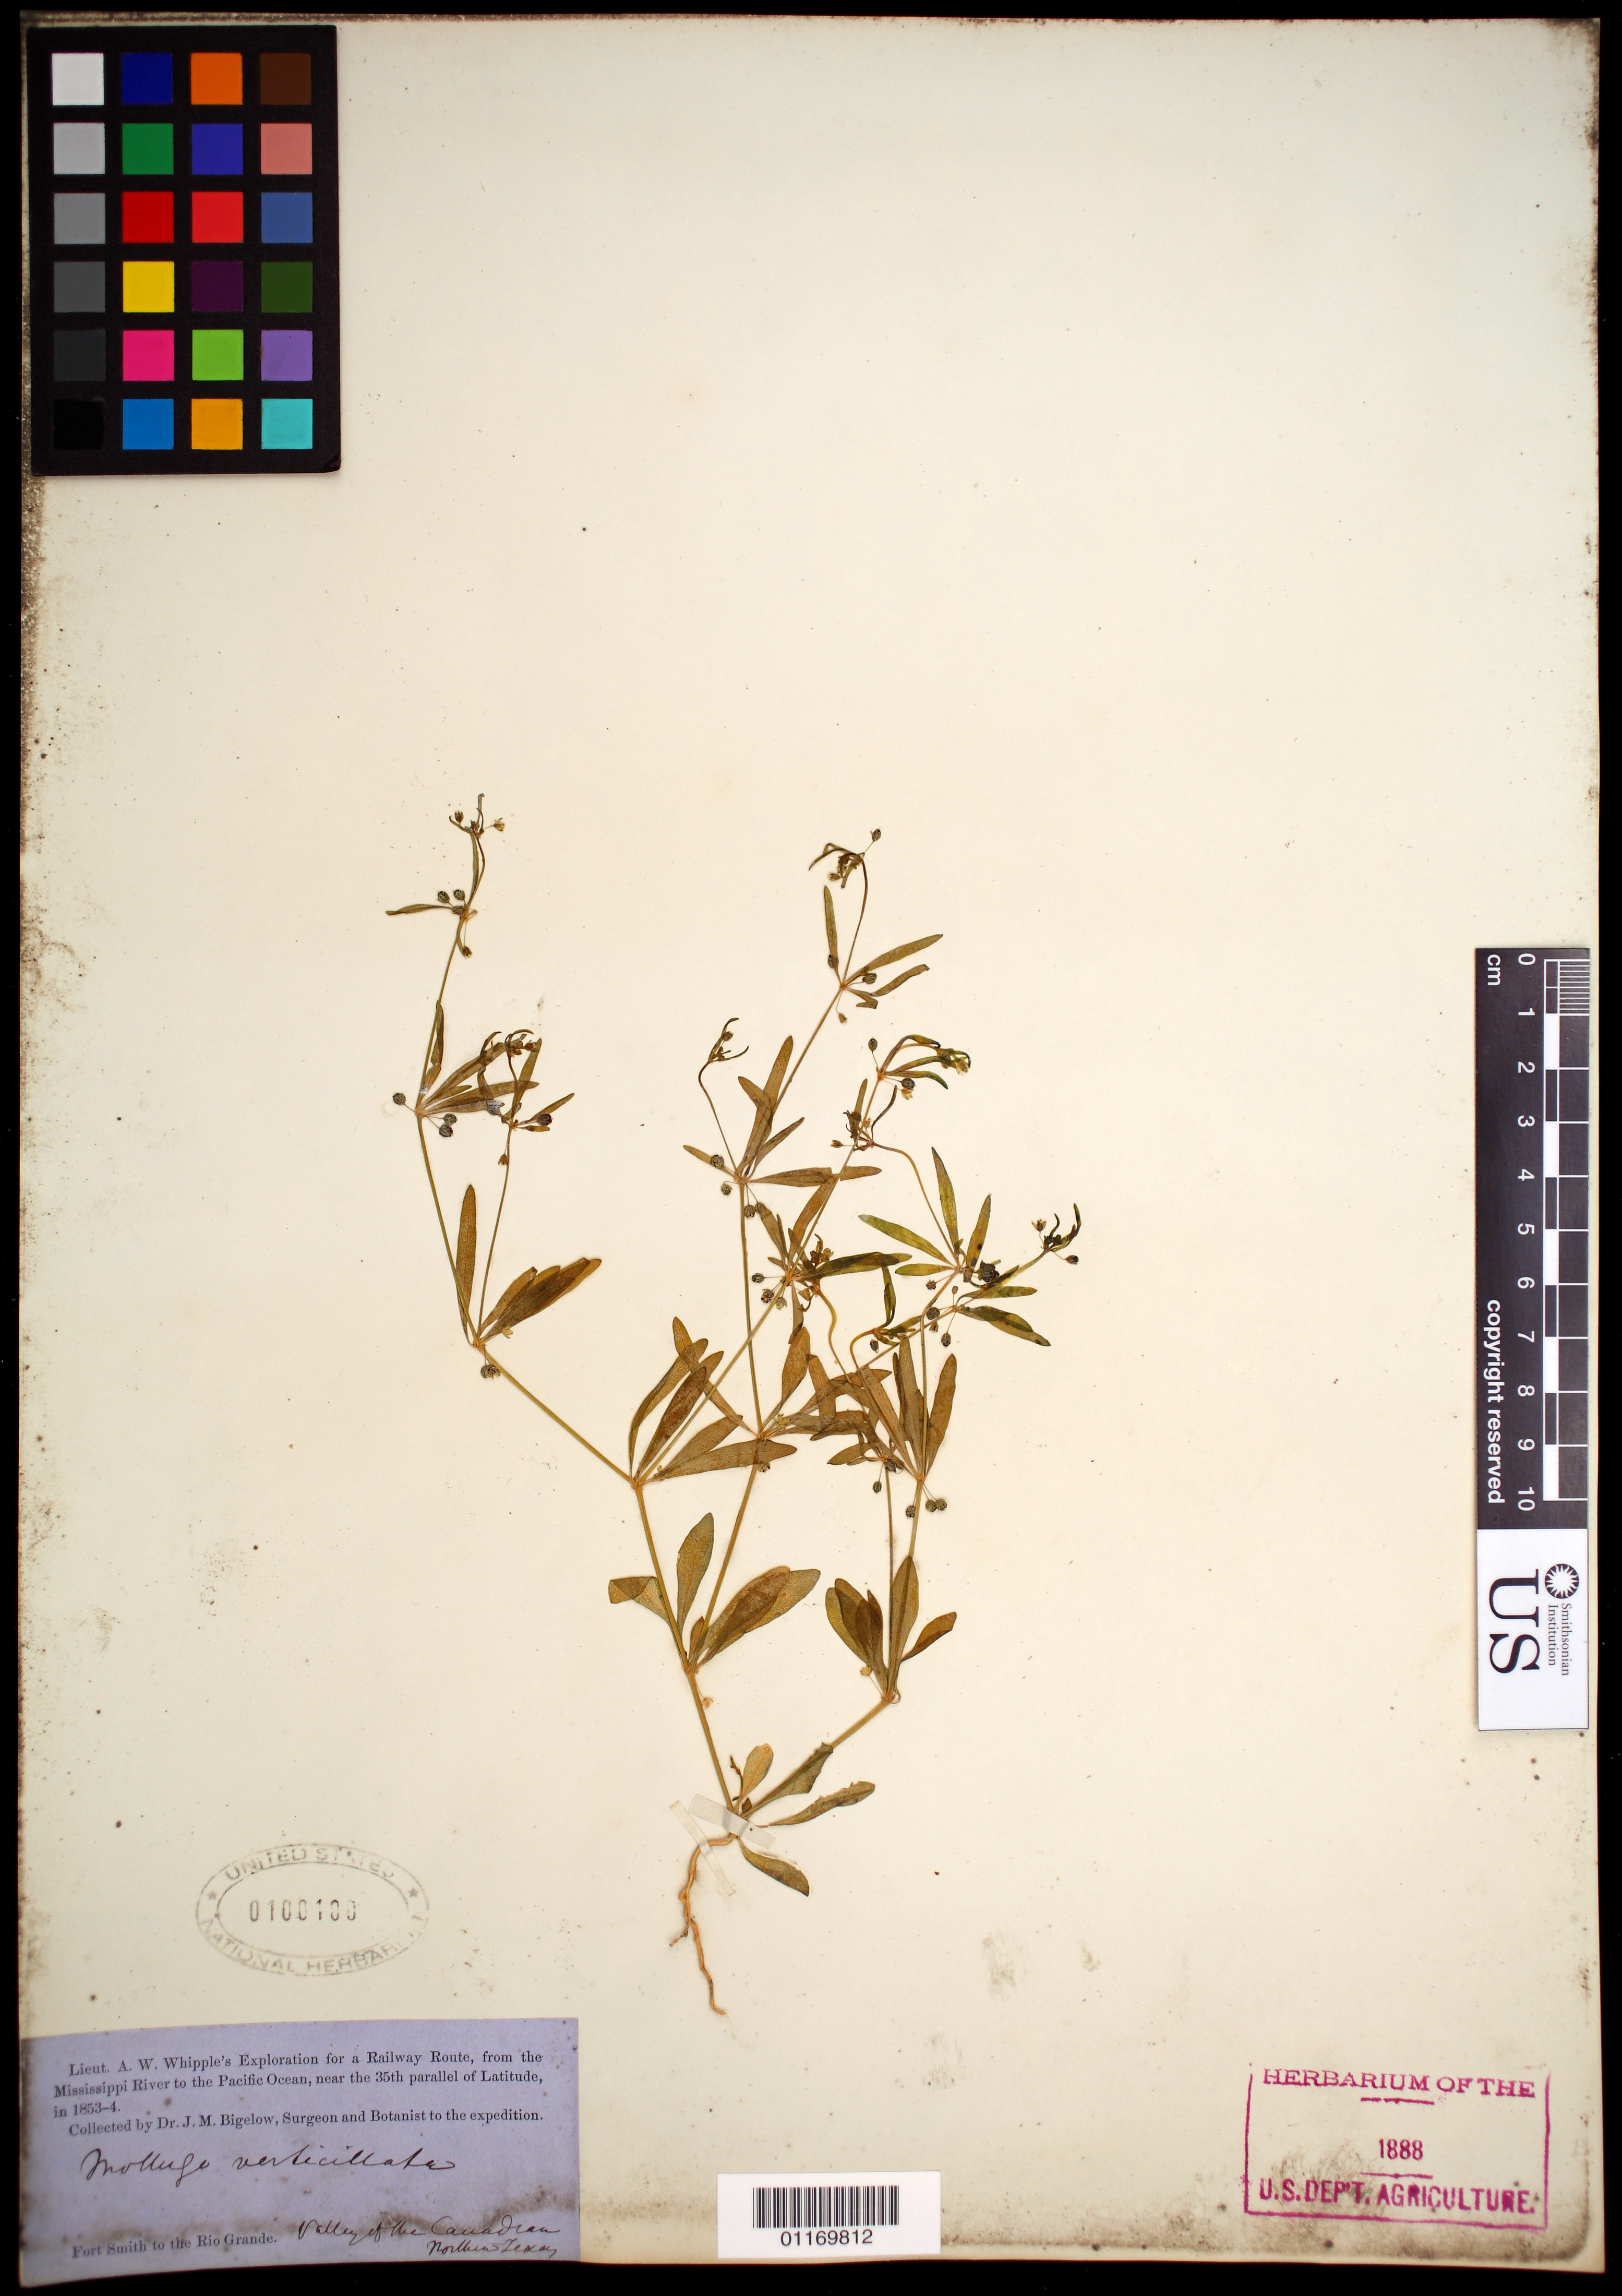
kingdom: Plantae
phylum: Tracheophyta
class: Magnoliopsida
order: Caryophyllales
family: Molluginaceae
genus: Mollugo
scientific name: Mollugo verticillata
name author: L.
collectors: J. M. Bigelow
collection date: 1853/1854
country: United States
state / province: Texas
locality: Fort Smith to the Rio Grande, Valley of the Canadian. N. Texas.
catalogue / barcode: US 100100